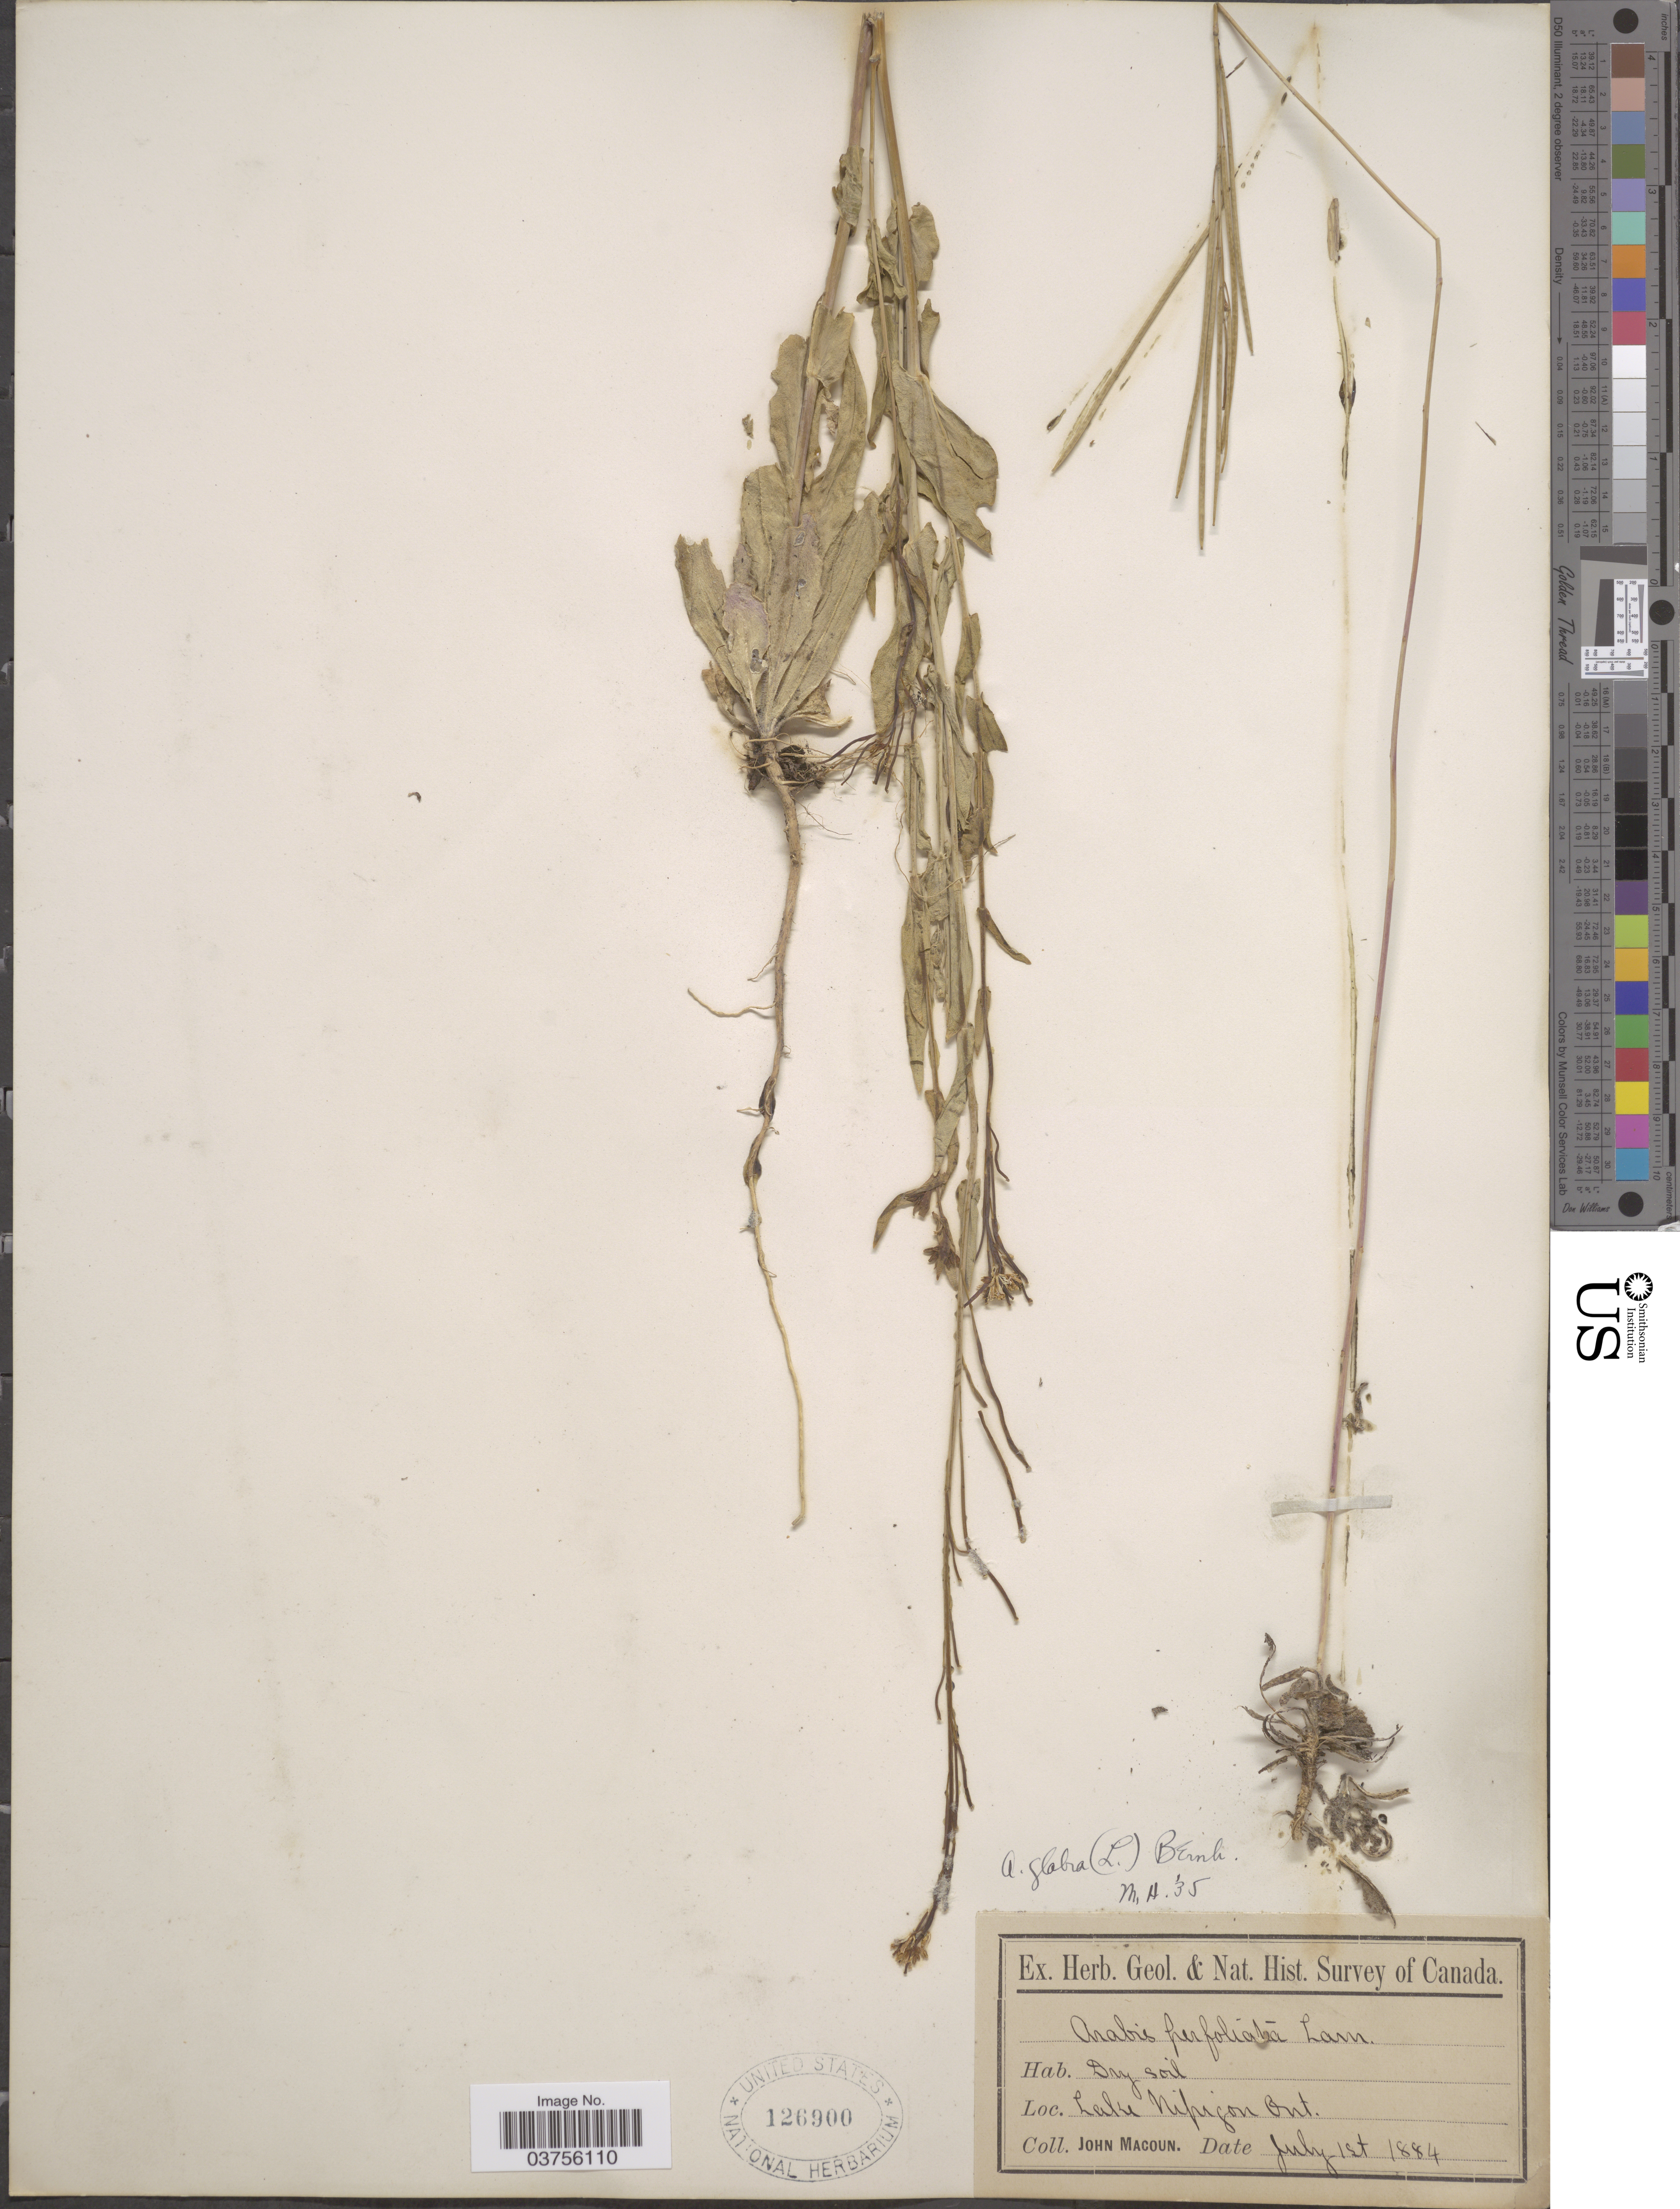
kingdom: Plantae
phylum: Tracheophyta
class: Magnoliopsida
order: Brassicales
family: Brassicaceae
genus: Turritis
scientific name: Turritis glabra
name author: L.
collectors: J. Macoun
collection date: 1884-07-01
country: Canada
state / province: Ontario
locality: Lake Nipigon.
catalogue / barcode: US 126900